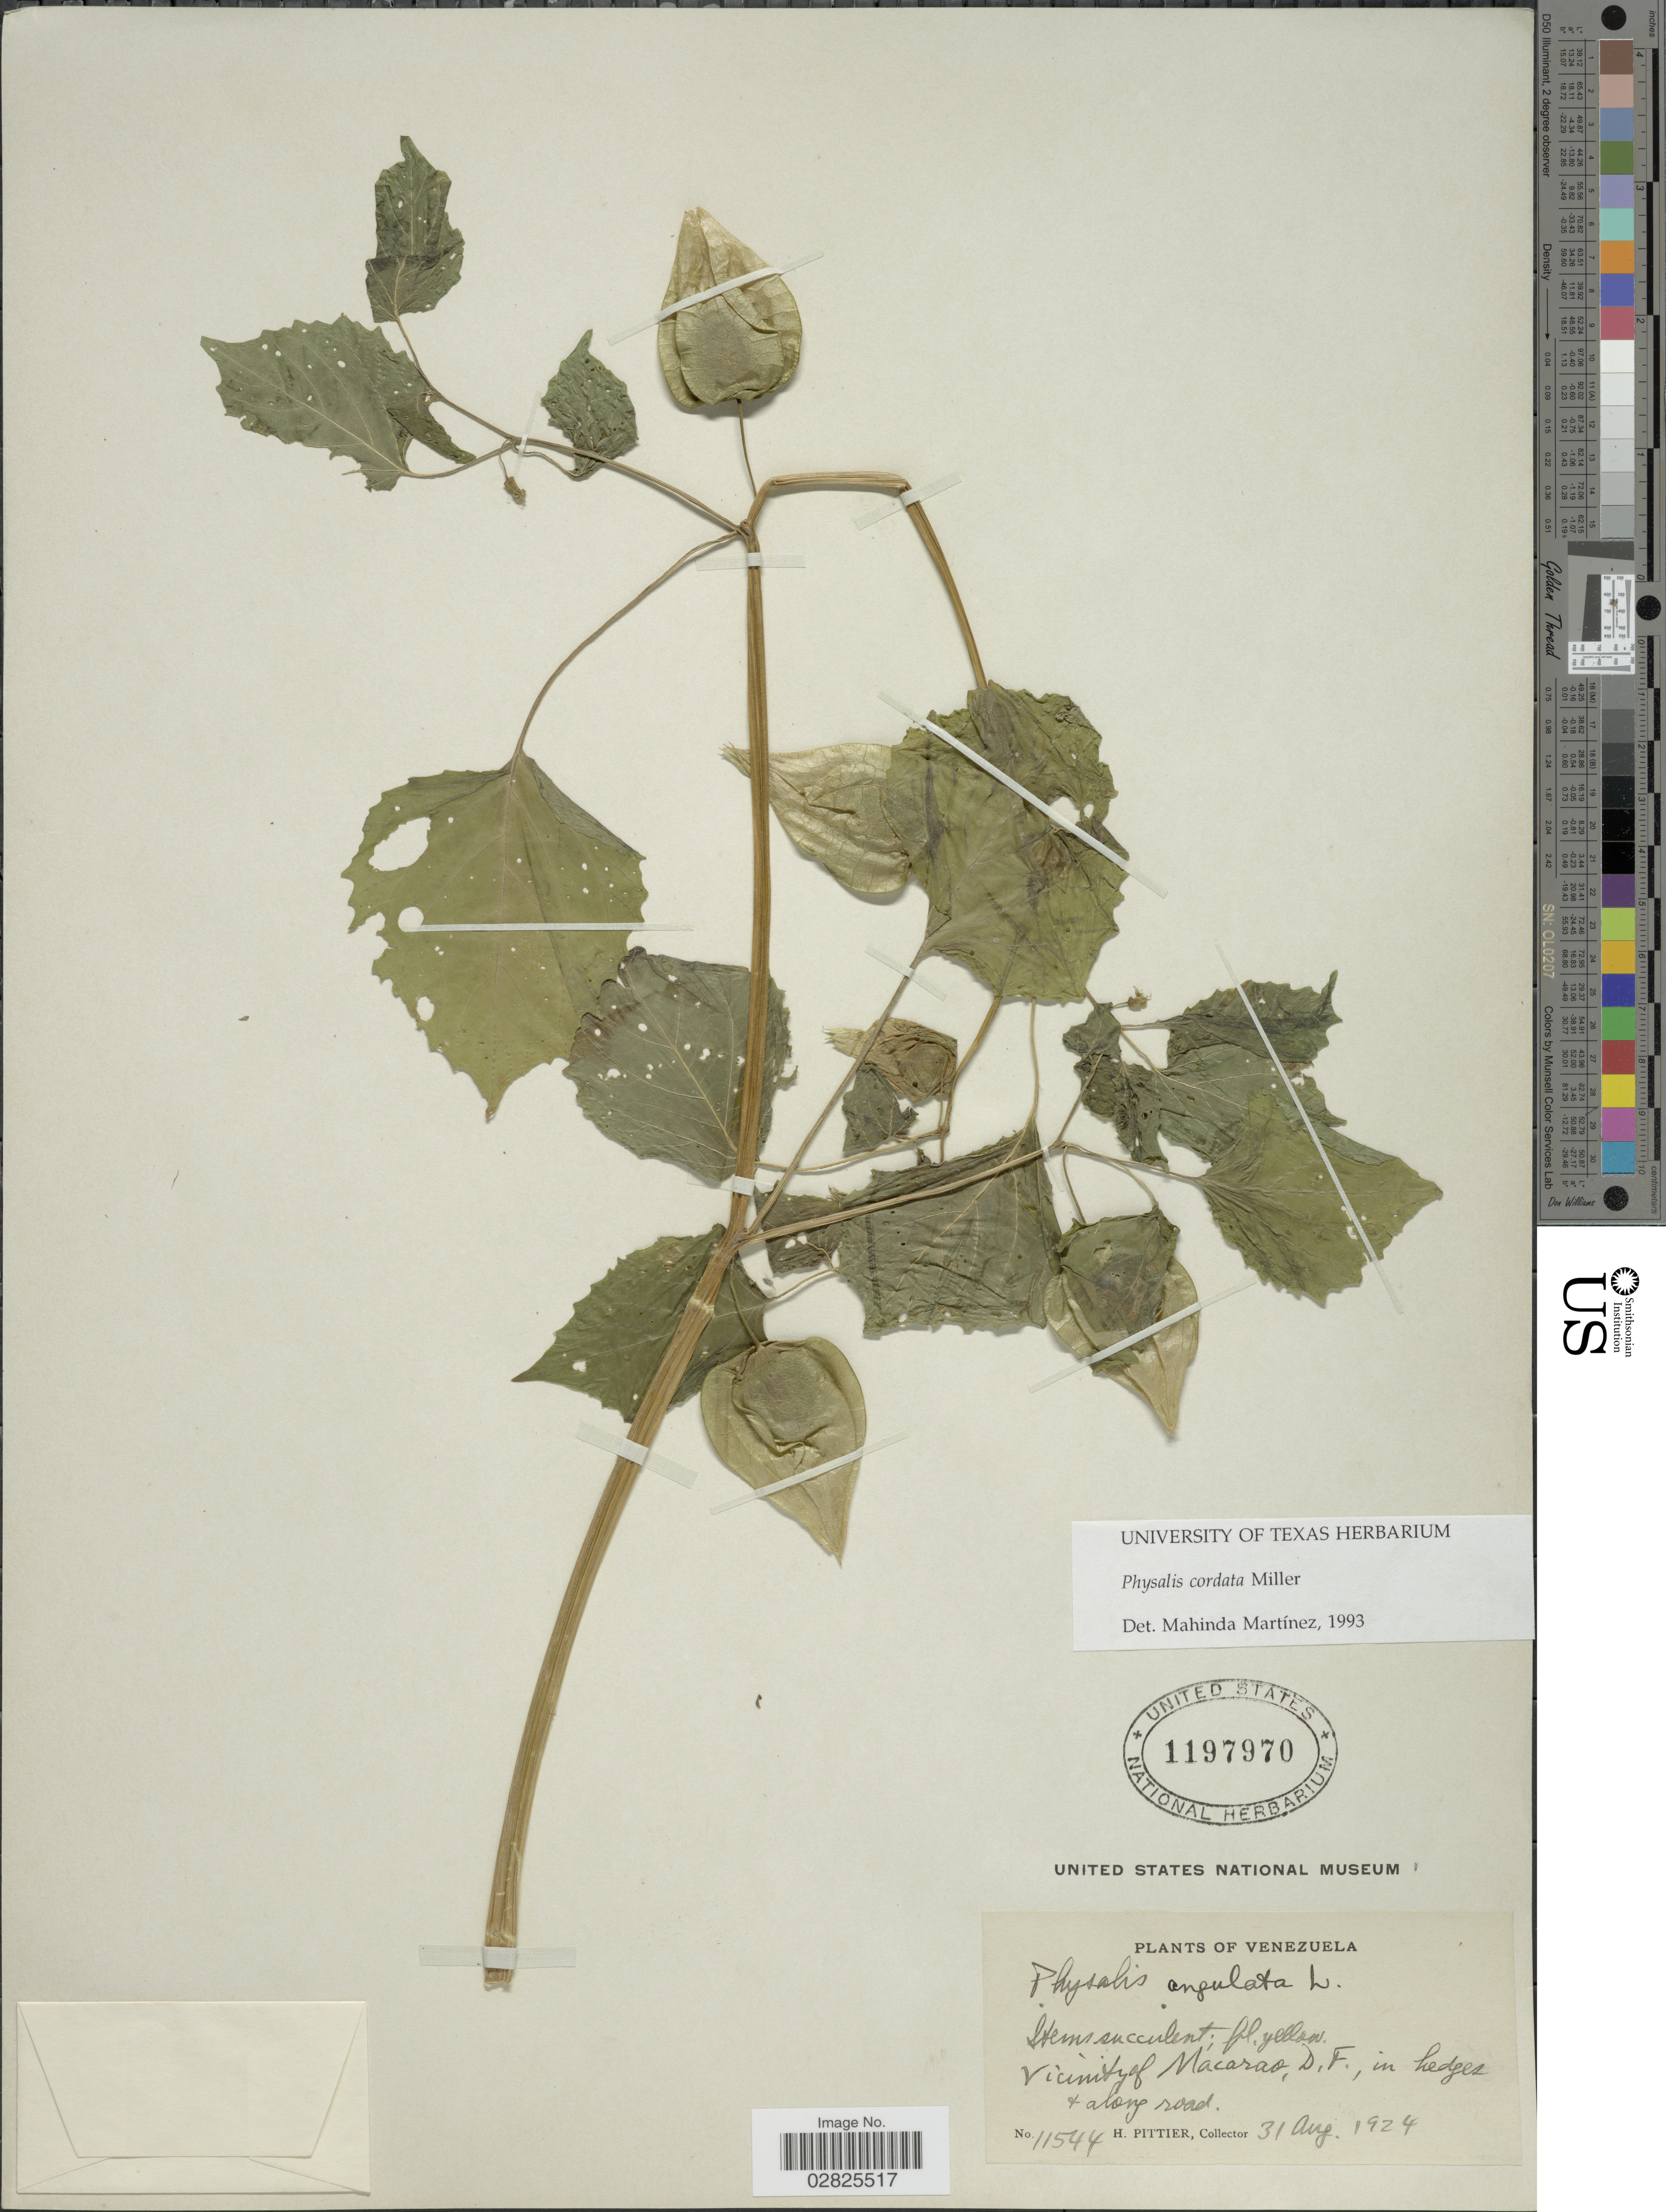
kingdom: Plantae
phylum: Tracheophyta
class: Magnoliopsida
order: Solanales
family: Solanaceae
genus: Physalis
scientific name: Physalis cordata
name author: Mill.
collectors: H. F. Pittier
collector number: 11544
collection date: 1924-08-31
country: Venezuela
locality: Vicinity of Macarao, D.F., in hedges & along road.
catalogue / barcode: US 1197970